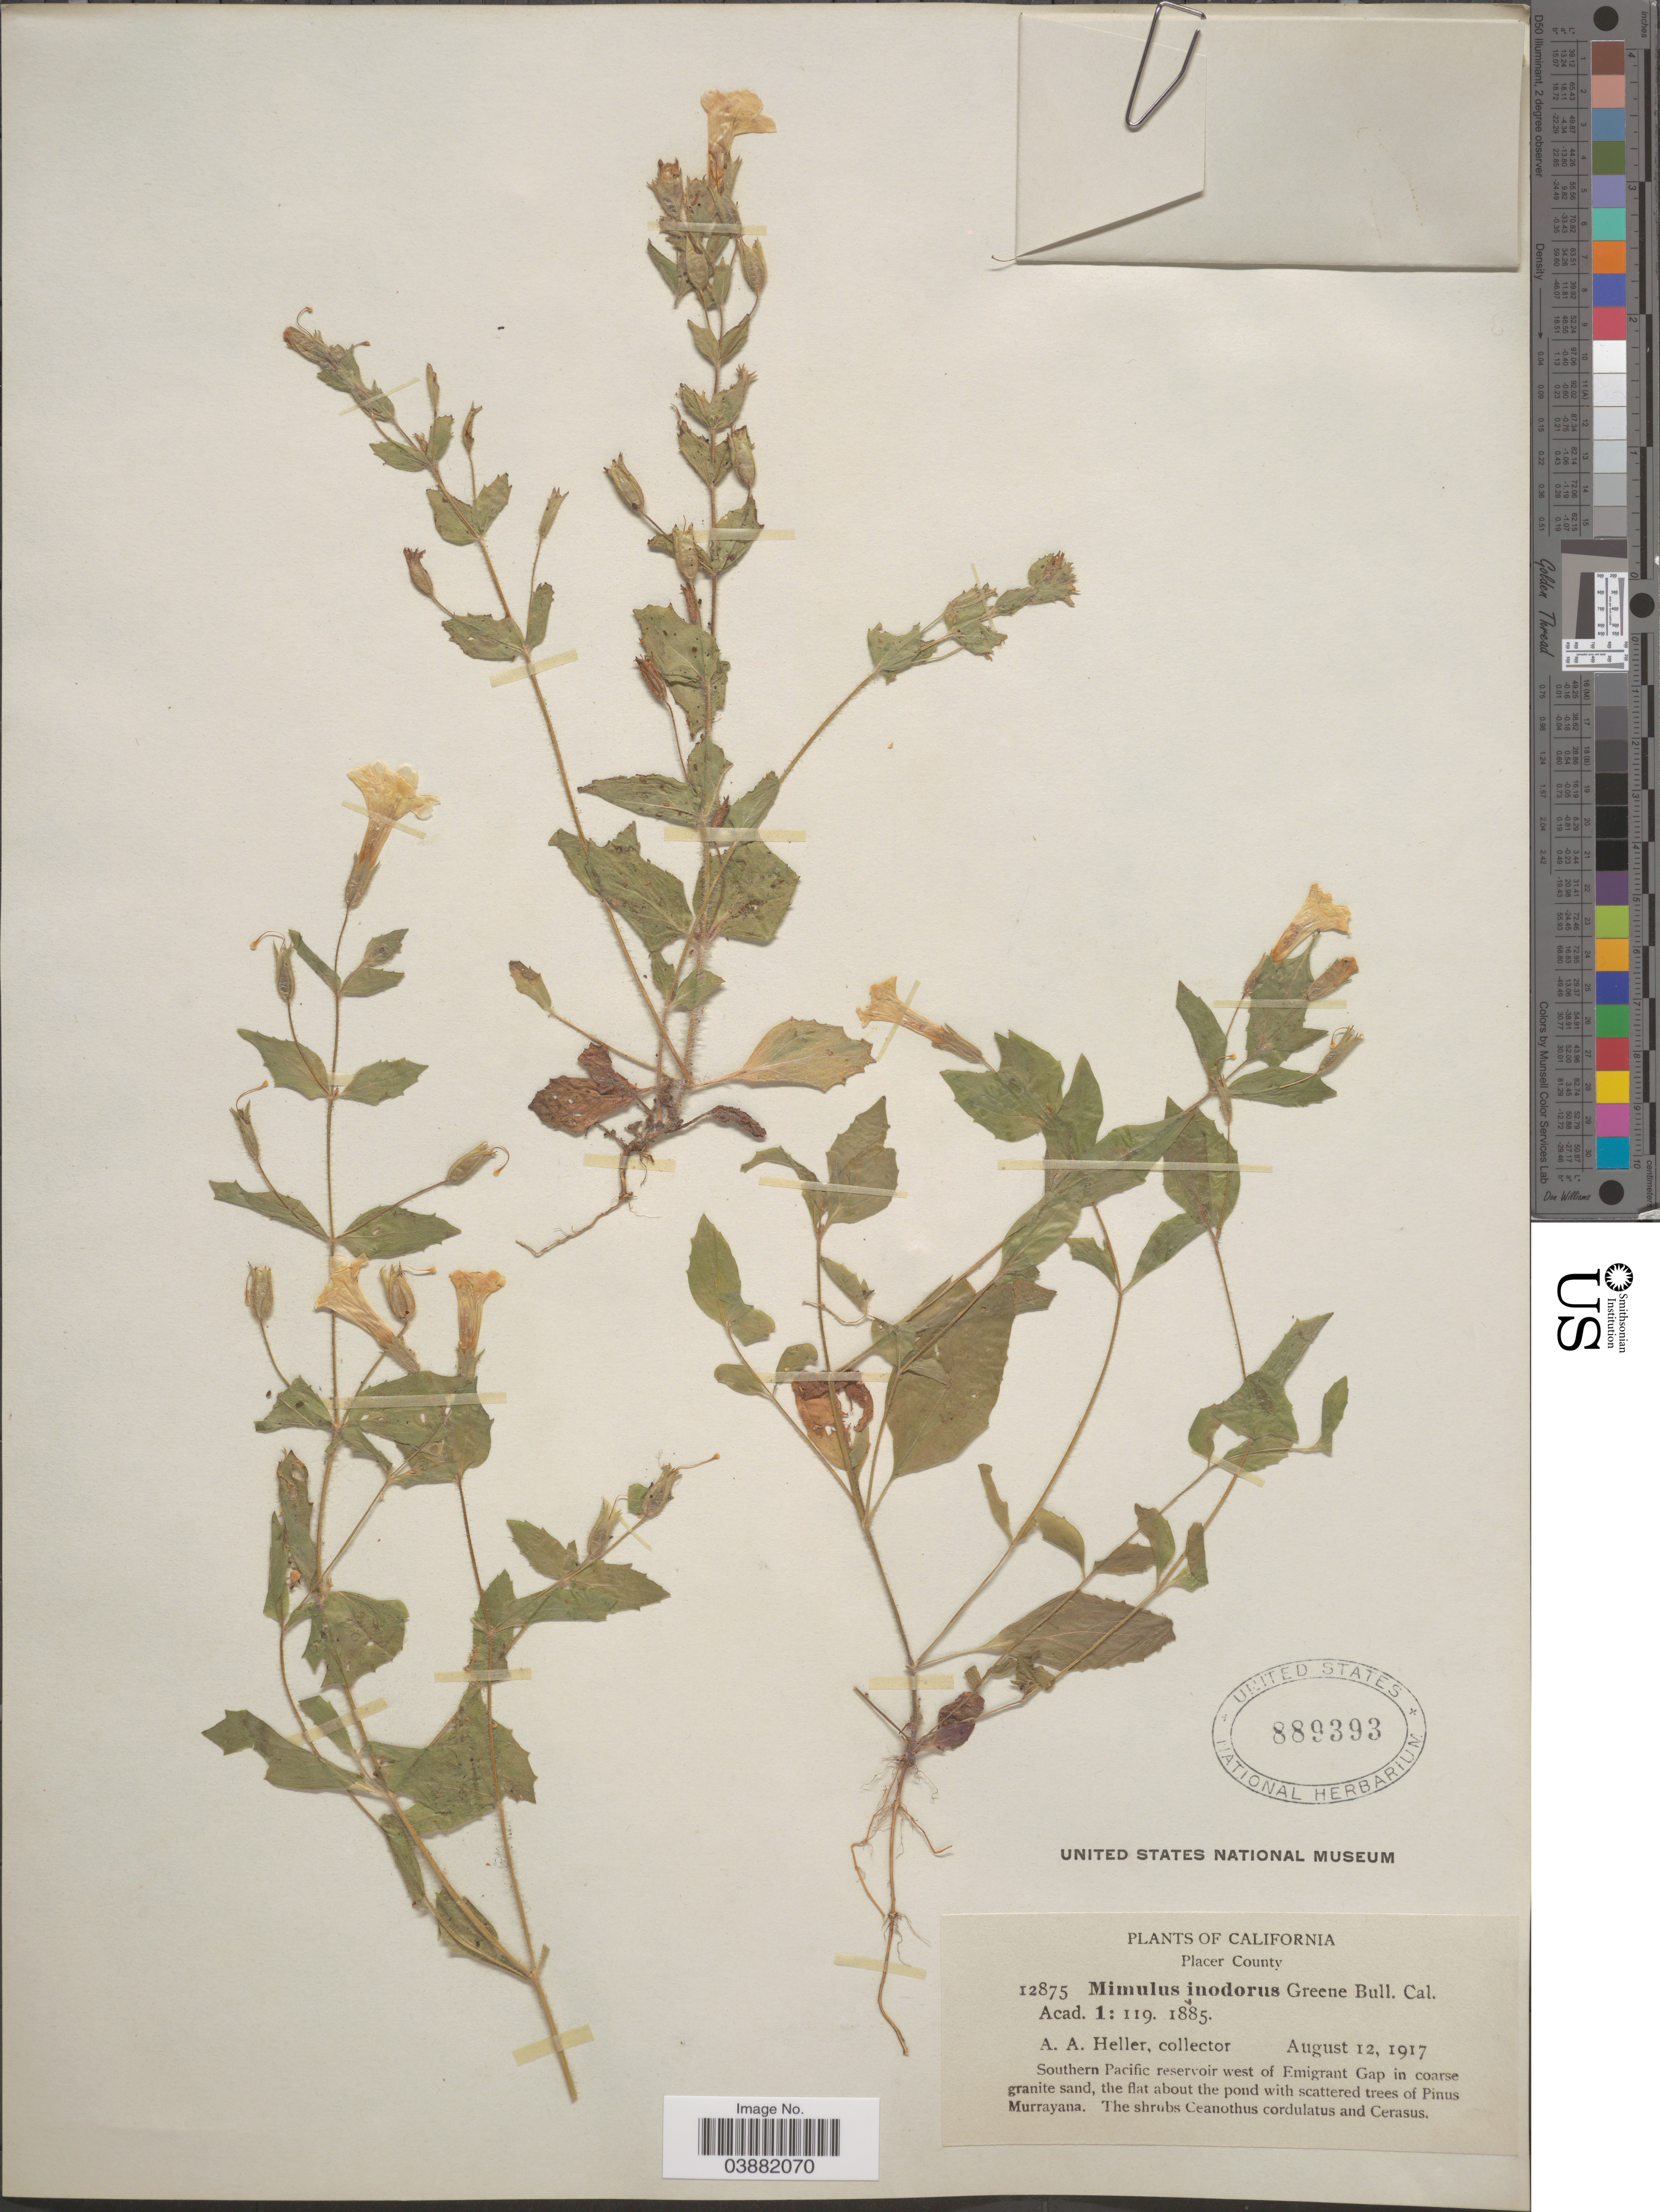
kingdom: Plantae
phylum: Tracheophyta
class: Magnoliopsida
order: Lamiales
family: Phrymaceae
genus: Mimulus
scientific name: Mimulus inodorus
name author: Greene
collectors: A. A. Heller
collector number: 12875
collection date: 1917-08-12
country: United States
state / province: California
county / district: Placer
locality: Placer County. Southern Pacific reservoir west of Emigrant Gap.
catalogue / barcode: US 889393